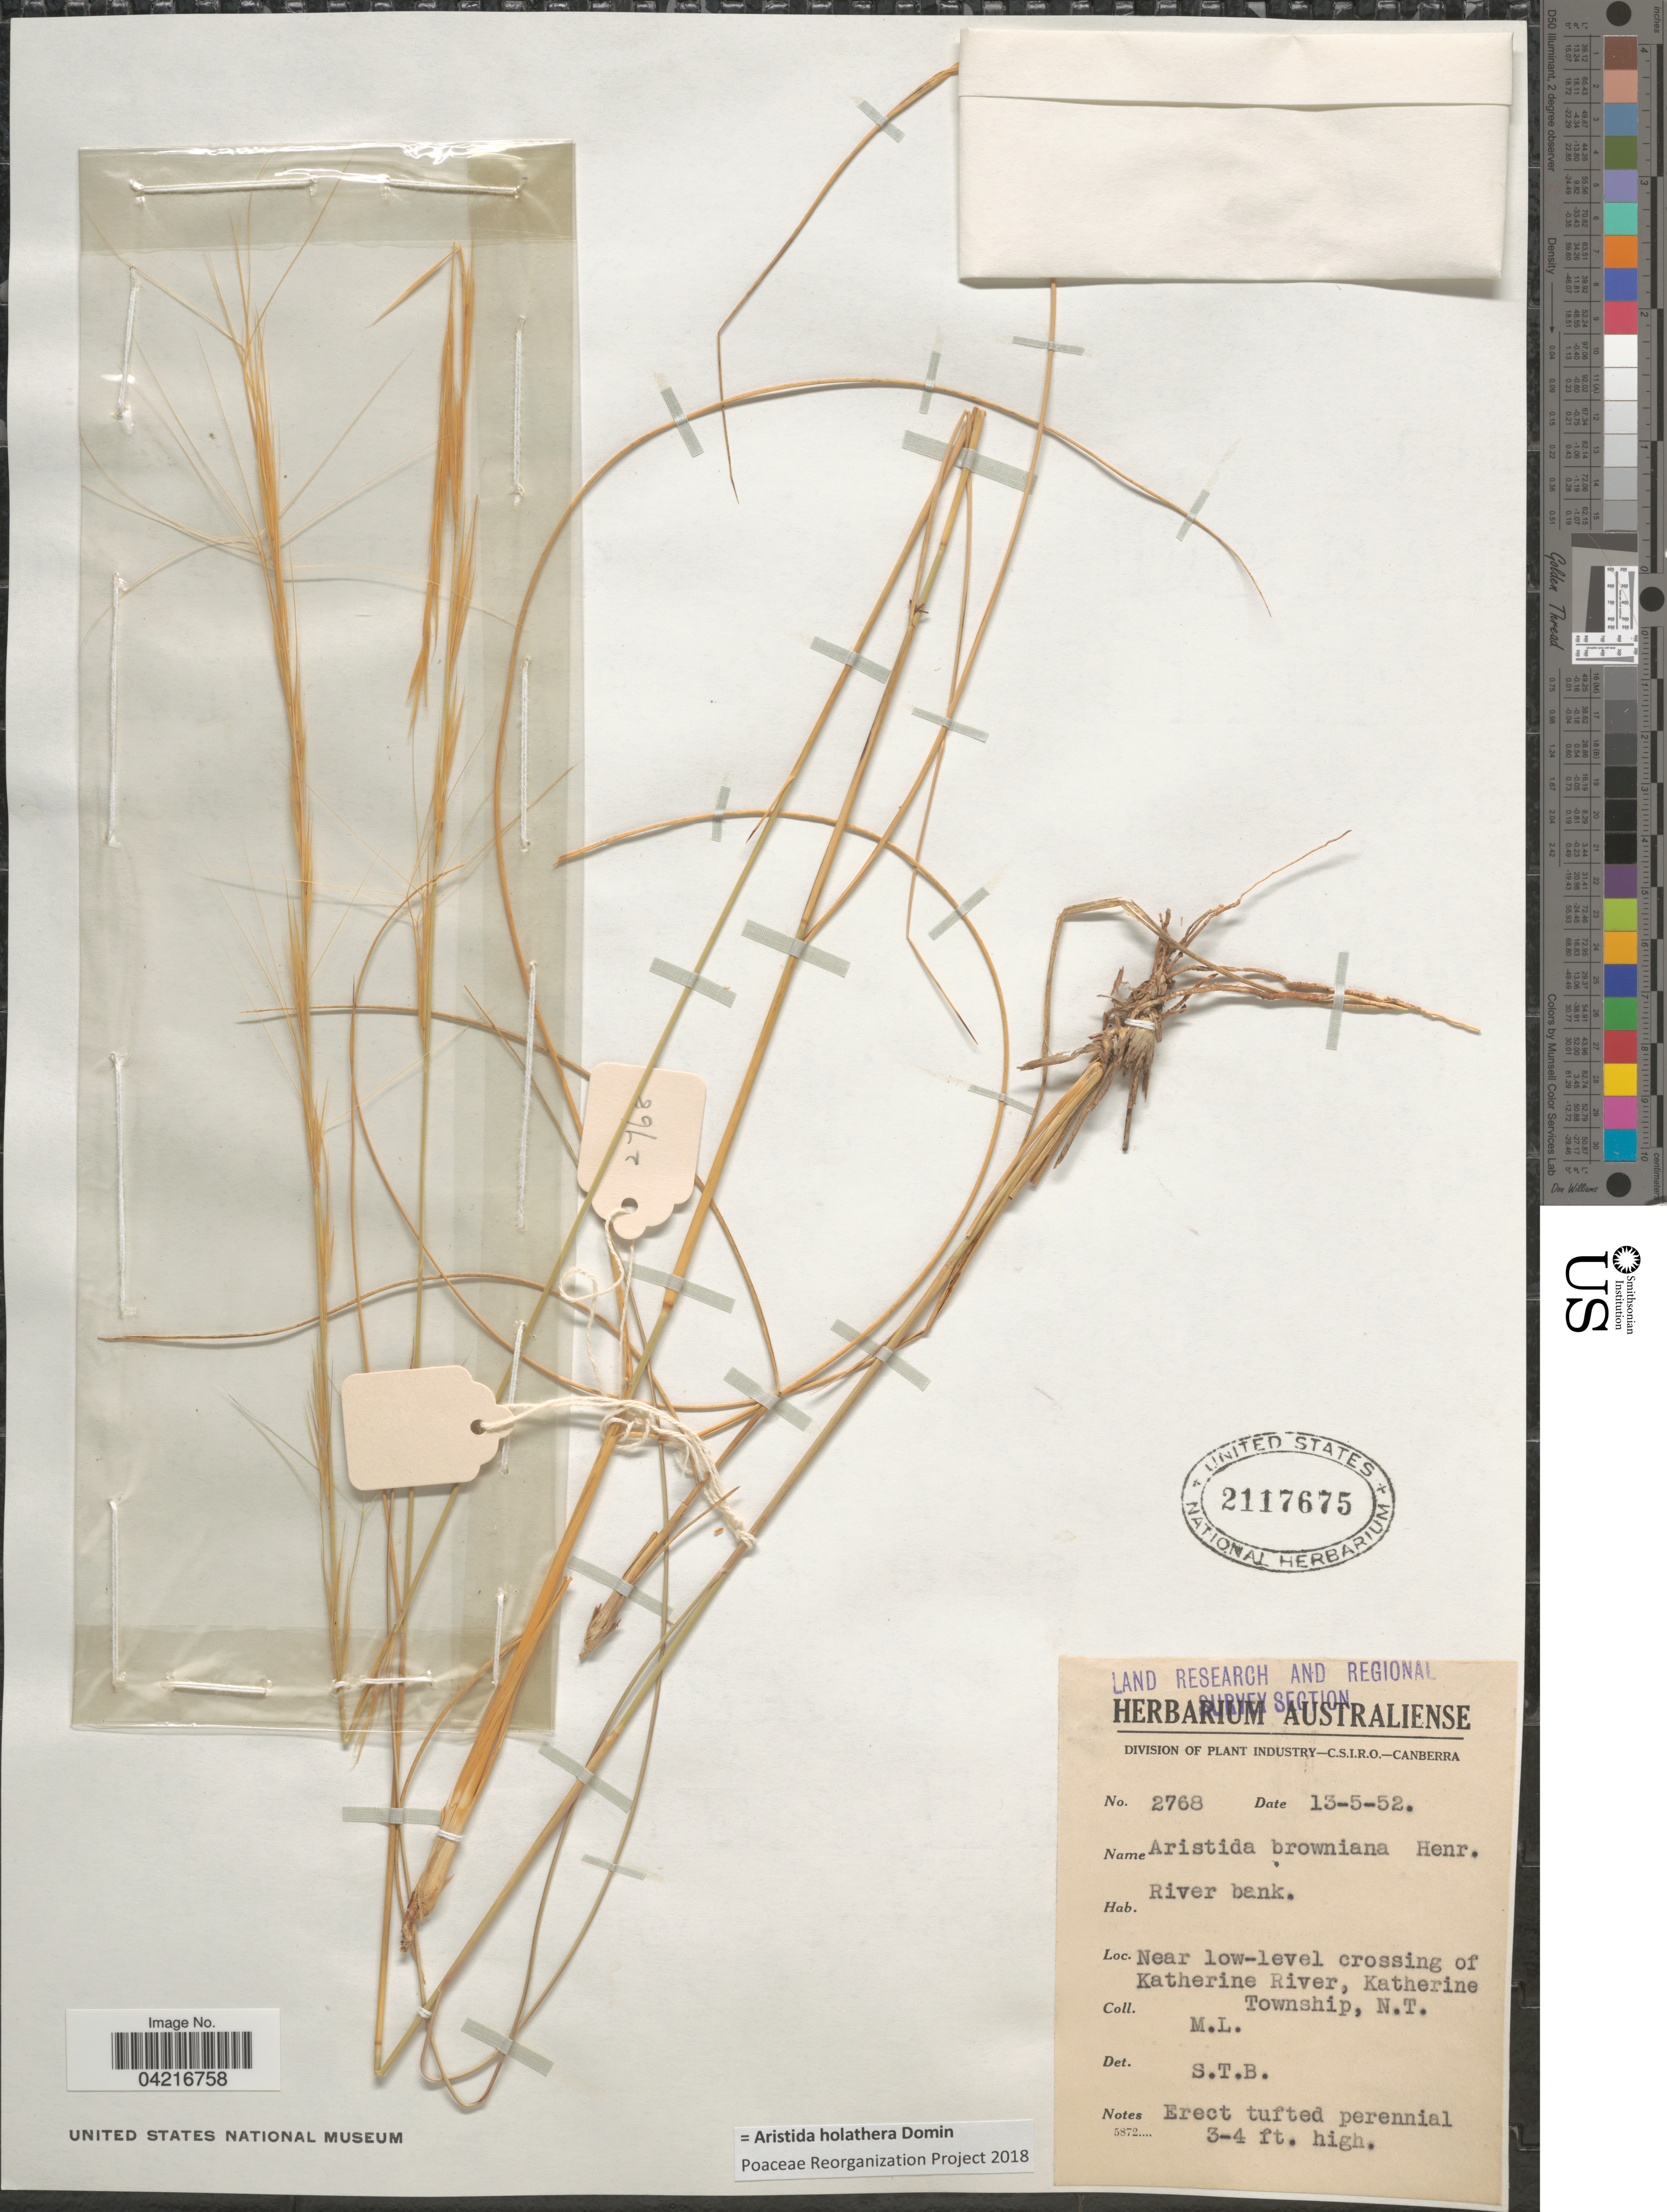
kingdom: Plantae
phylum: Tracheophyta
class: Liliopsida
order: Poales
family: Poaceae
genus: Aristida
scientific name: Aristida holathera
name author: Domin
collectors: M. L.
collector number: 2768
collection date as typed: Transcribed d/m/y: 13/5/52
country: Australia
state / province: Northern Territory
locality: Land Research and Regional Survey Section. River bank. Near low-level crossing of Katherine River, Katherine Township, N.T.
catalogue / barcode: US 2117675